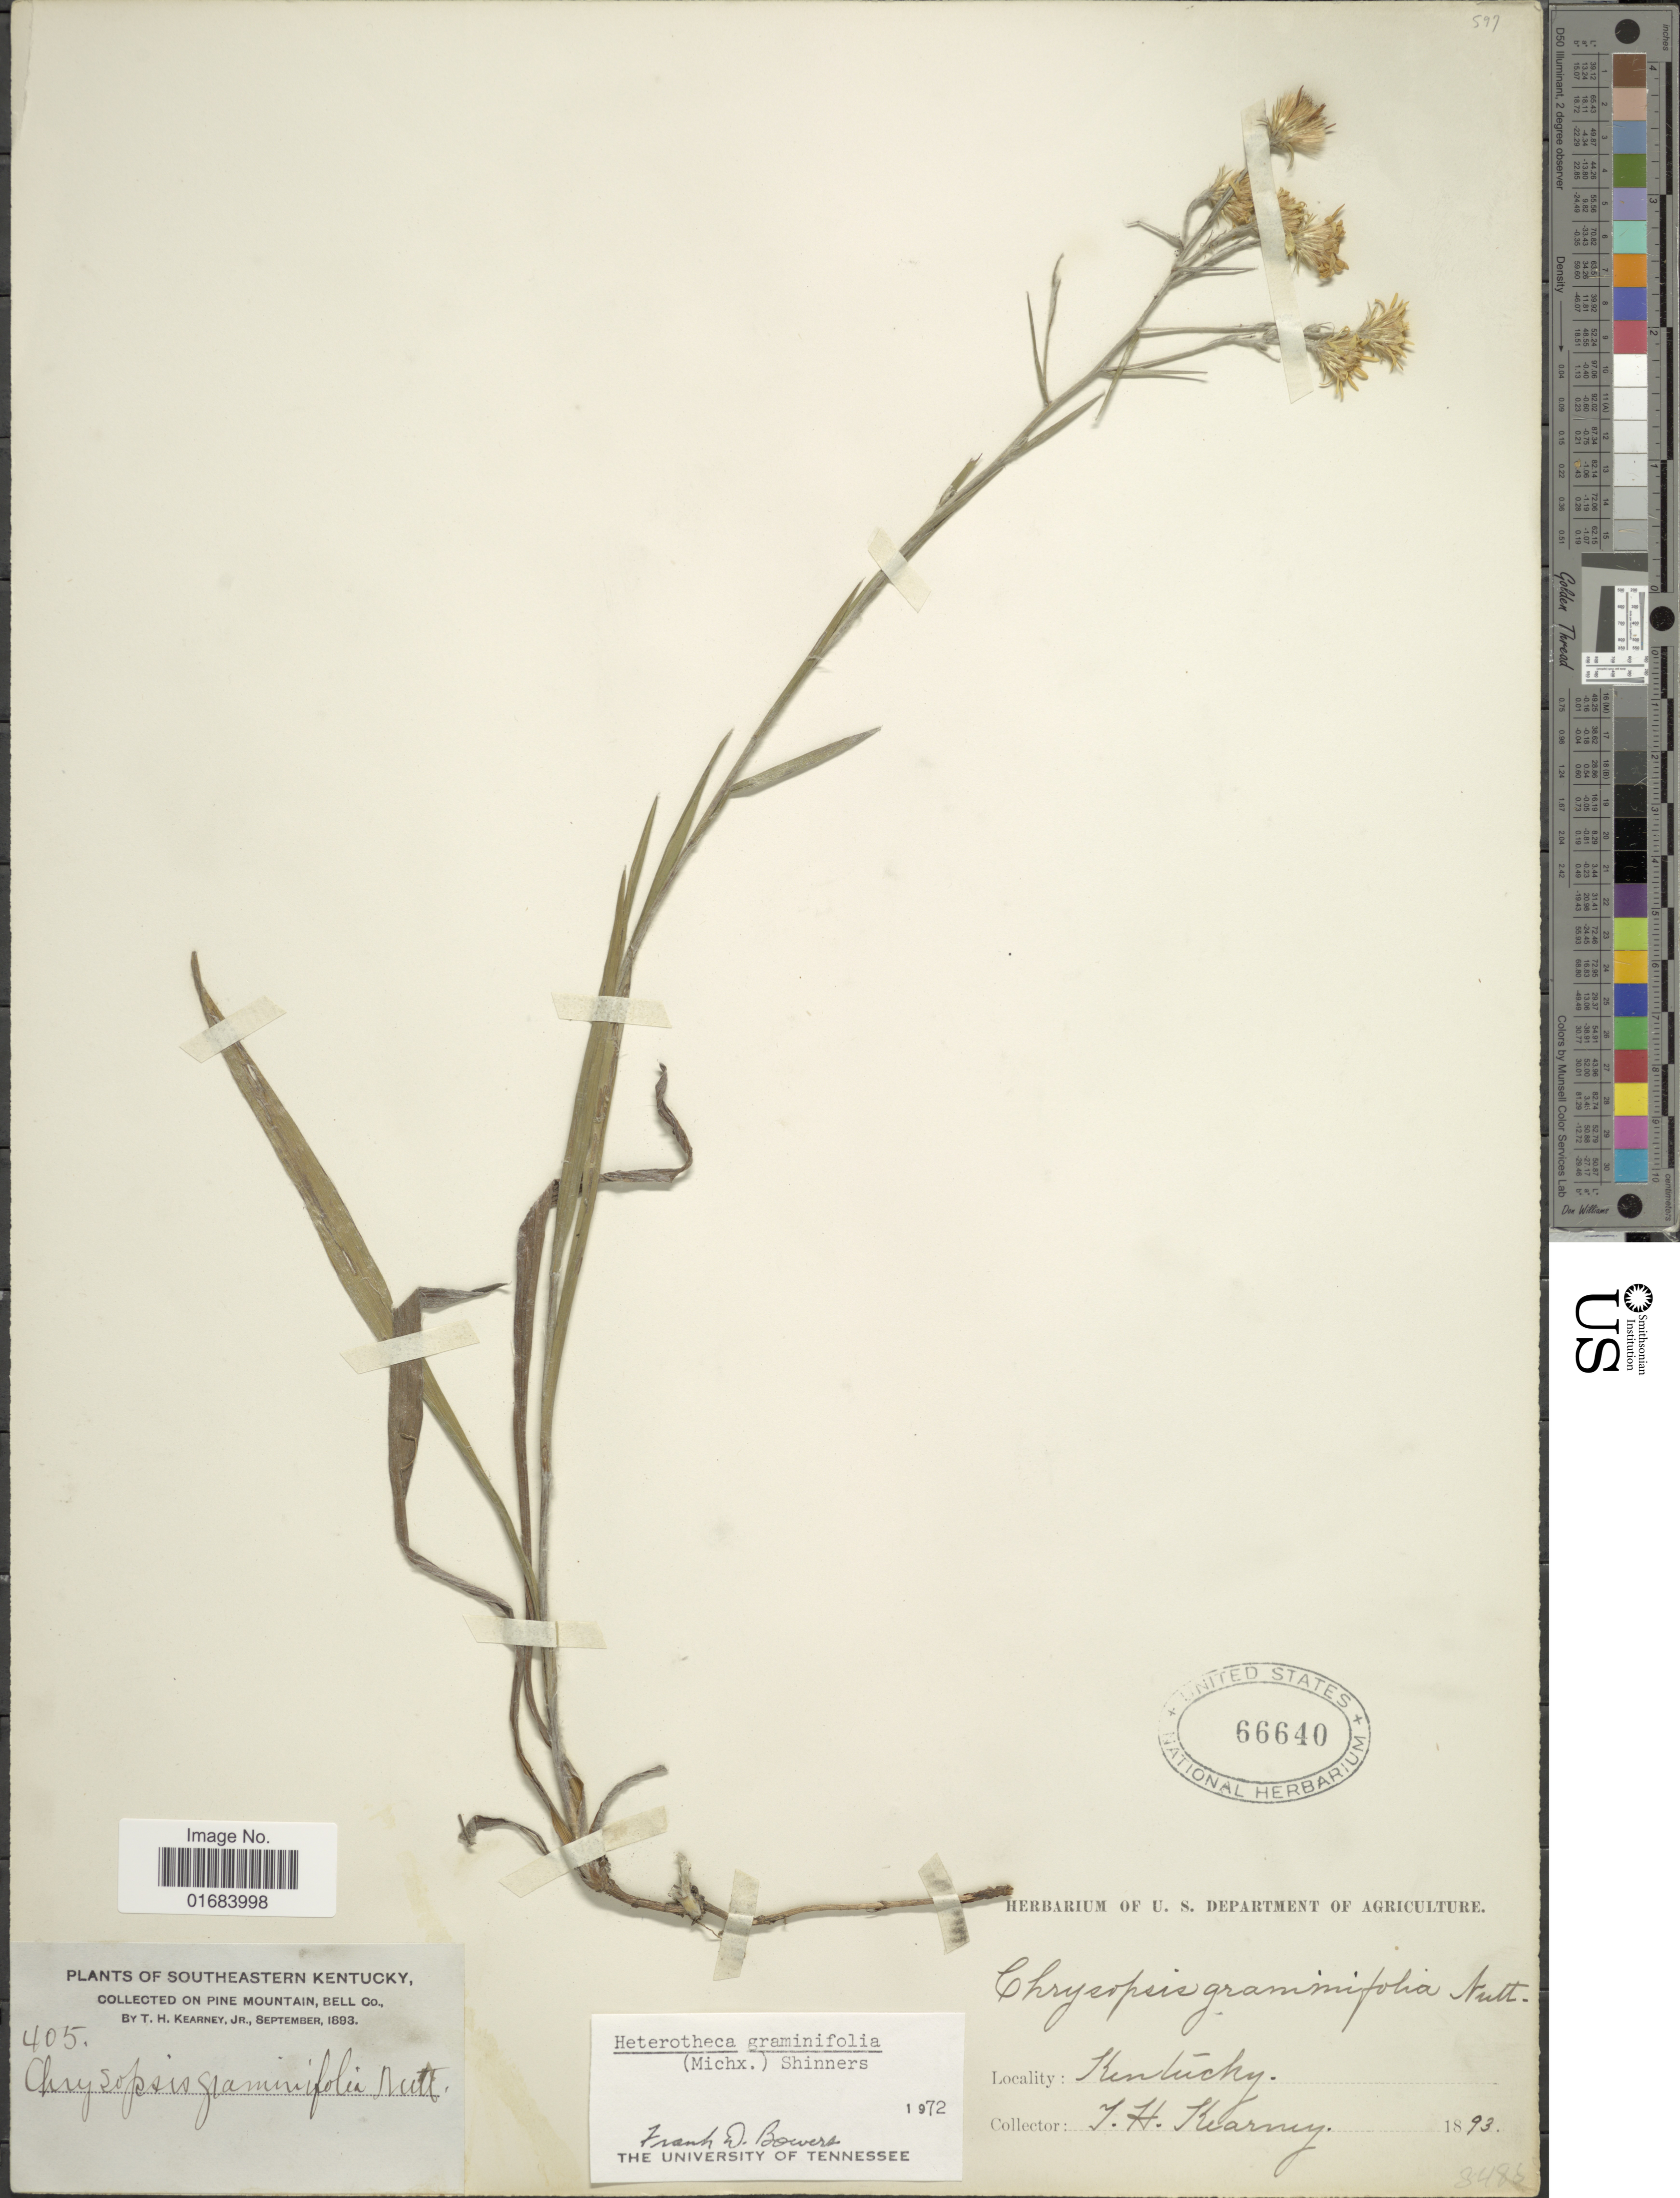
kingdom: Plantae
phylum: Tracheophyta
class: Magnoliopsida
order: Asterales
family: Asteraceae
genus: Pityopsis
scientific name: Pityopsis graminifolia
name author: (Michx.) Nutt.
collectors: T. H. Kearney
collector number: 405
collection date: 1893-09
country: United States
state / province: Kentucky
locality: Southeastern Kentucky, on pine mountain, Bell Co.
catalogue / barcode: US 66640